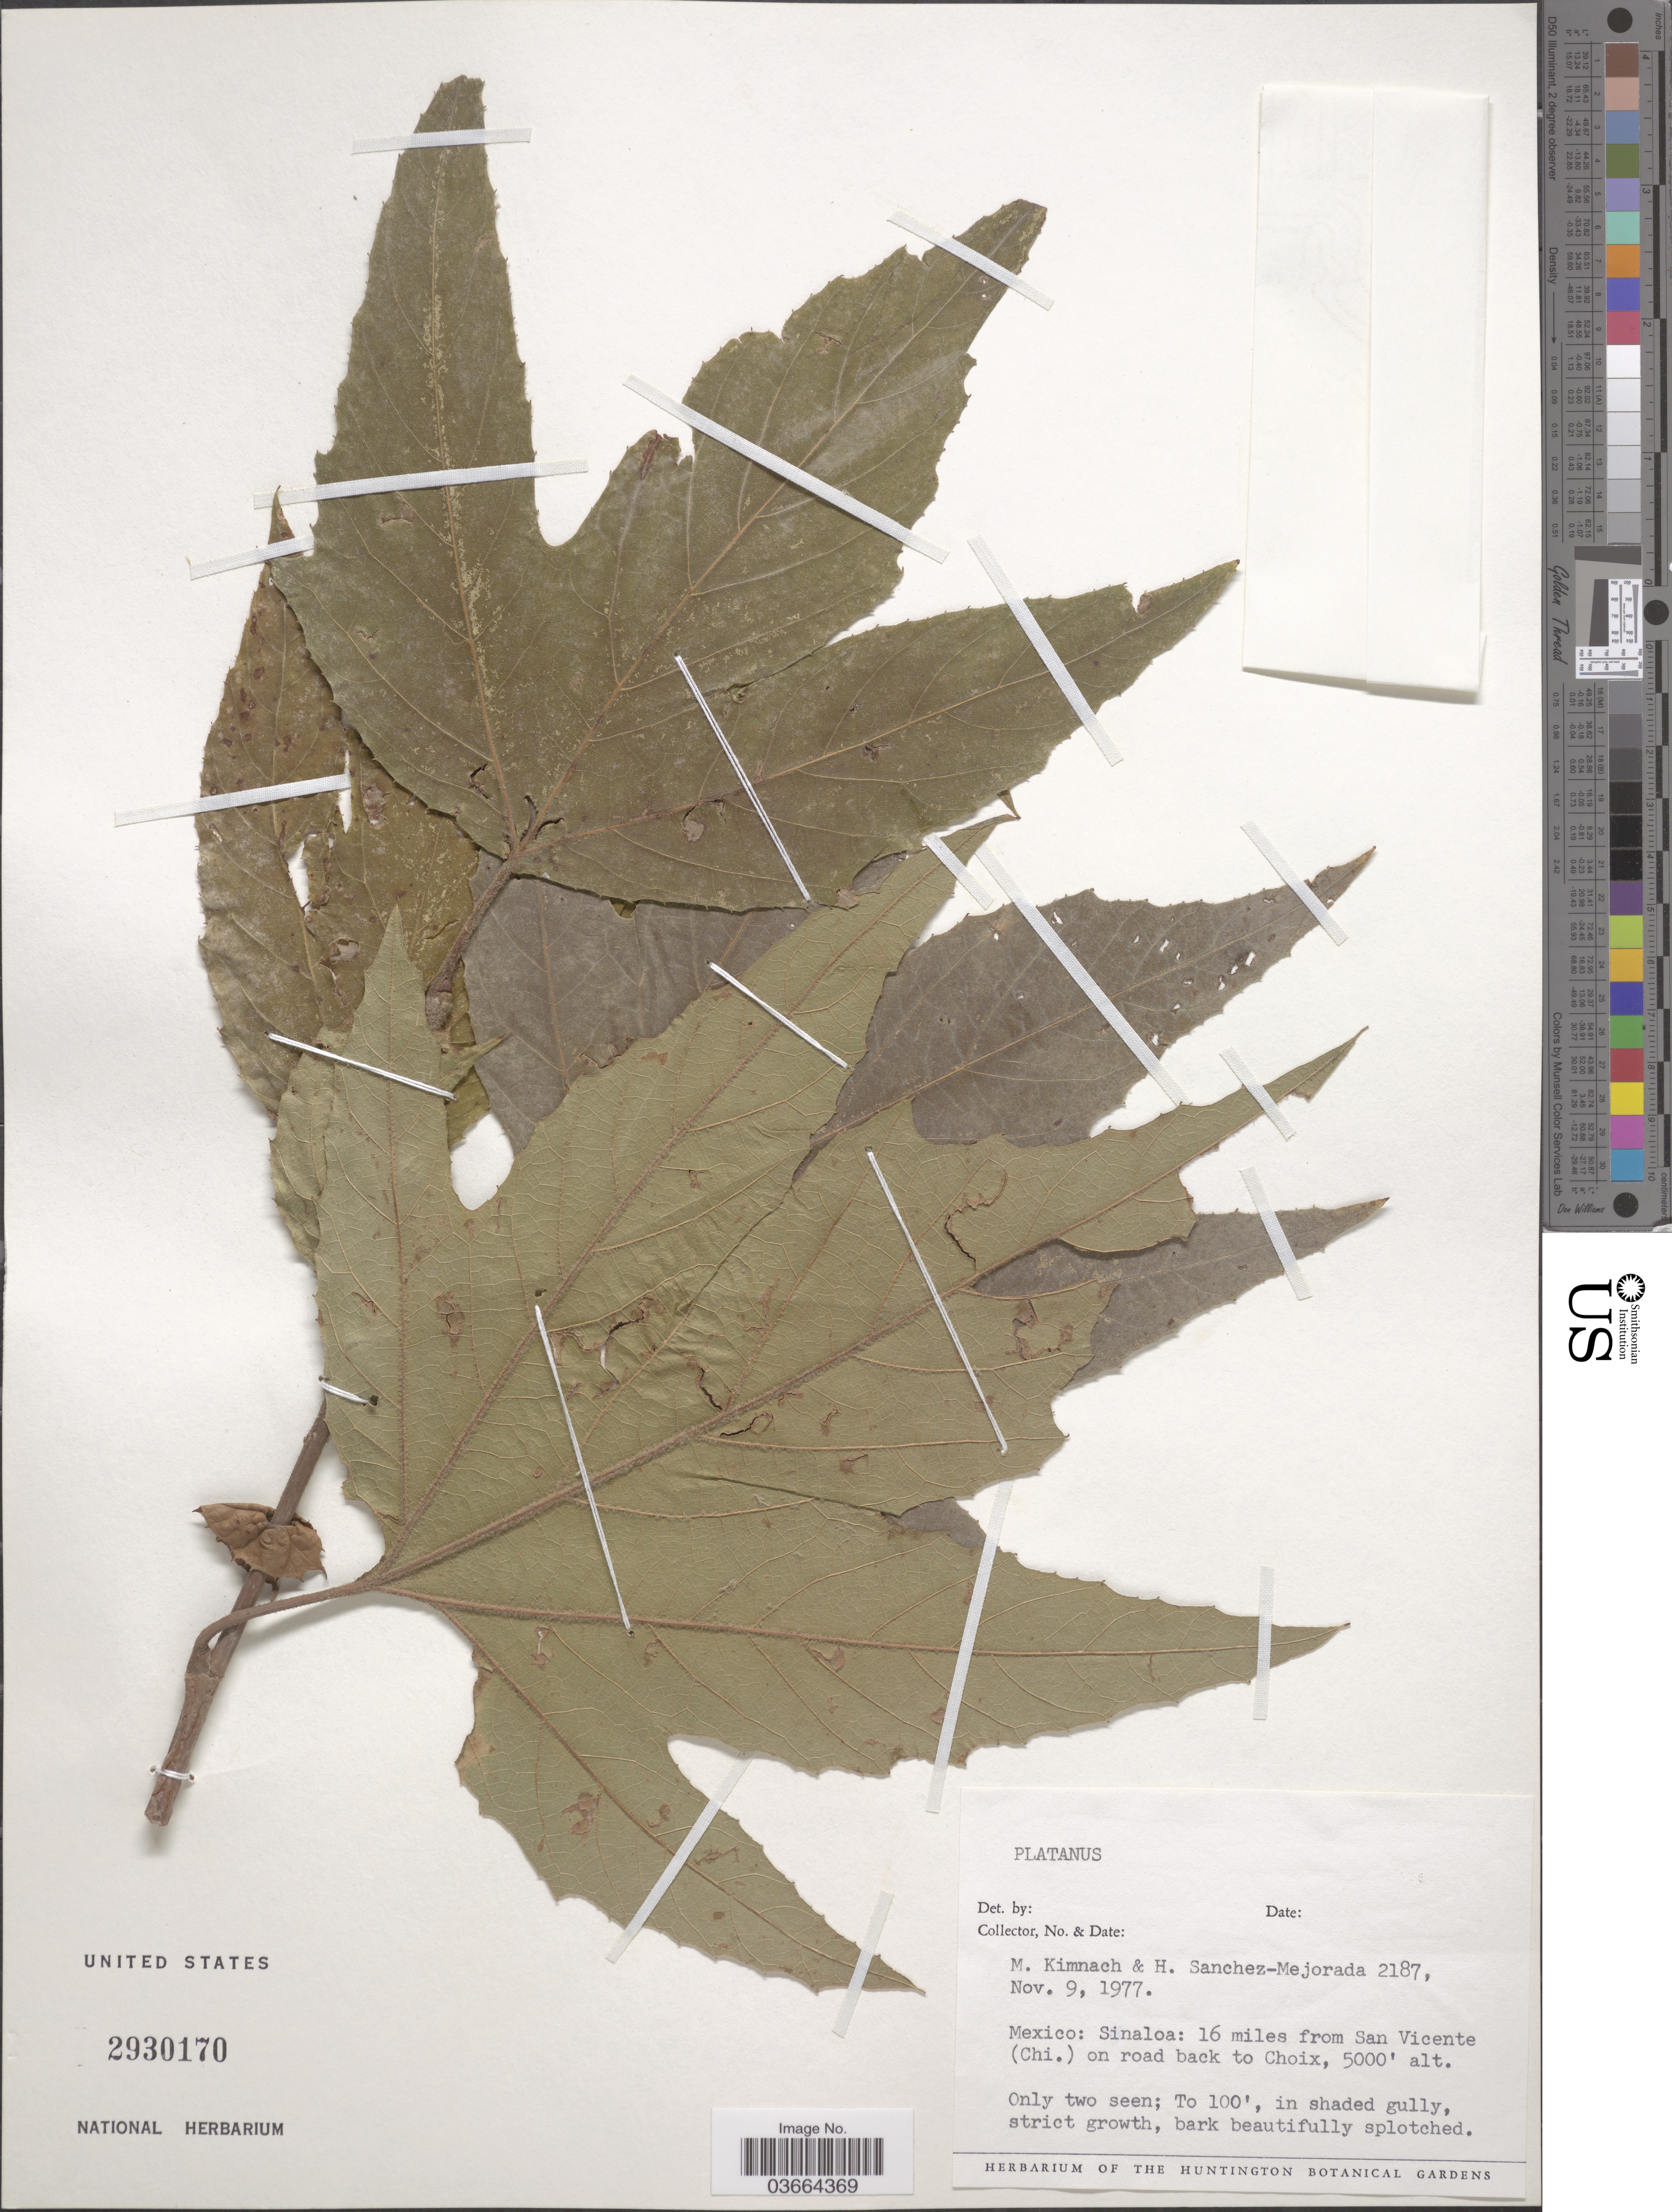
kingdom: Plantae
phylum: Tracheophyta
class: Magnoliopsida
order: Proteales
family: Platanaceae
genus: Platanus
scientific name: Platanus sp.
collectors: M. W. Kimnach & H. Sánchez-Mejorada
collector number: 2187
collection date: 1977-11-09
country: Mexico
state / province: Sinaloa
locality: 16 miles from San Vicente (Chi.) on road back to Choix.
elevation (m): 1524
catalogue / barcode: US 2930170